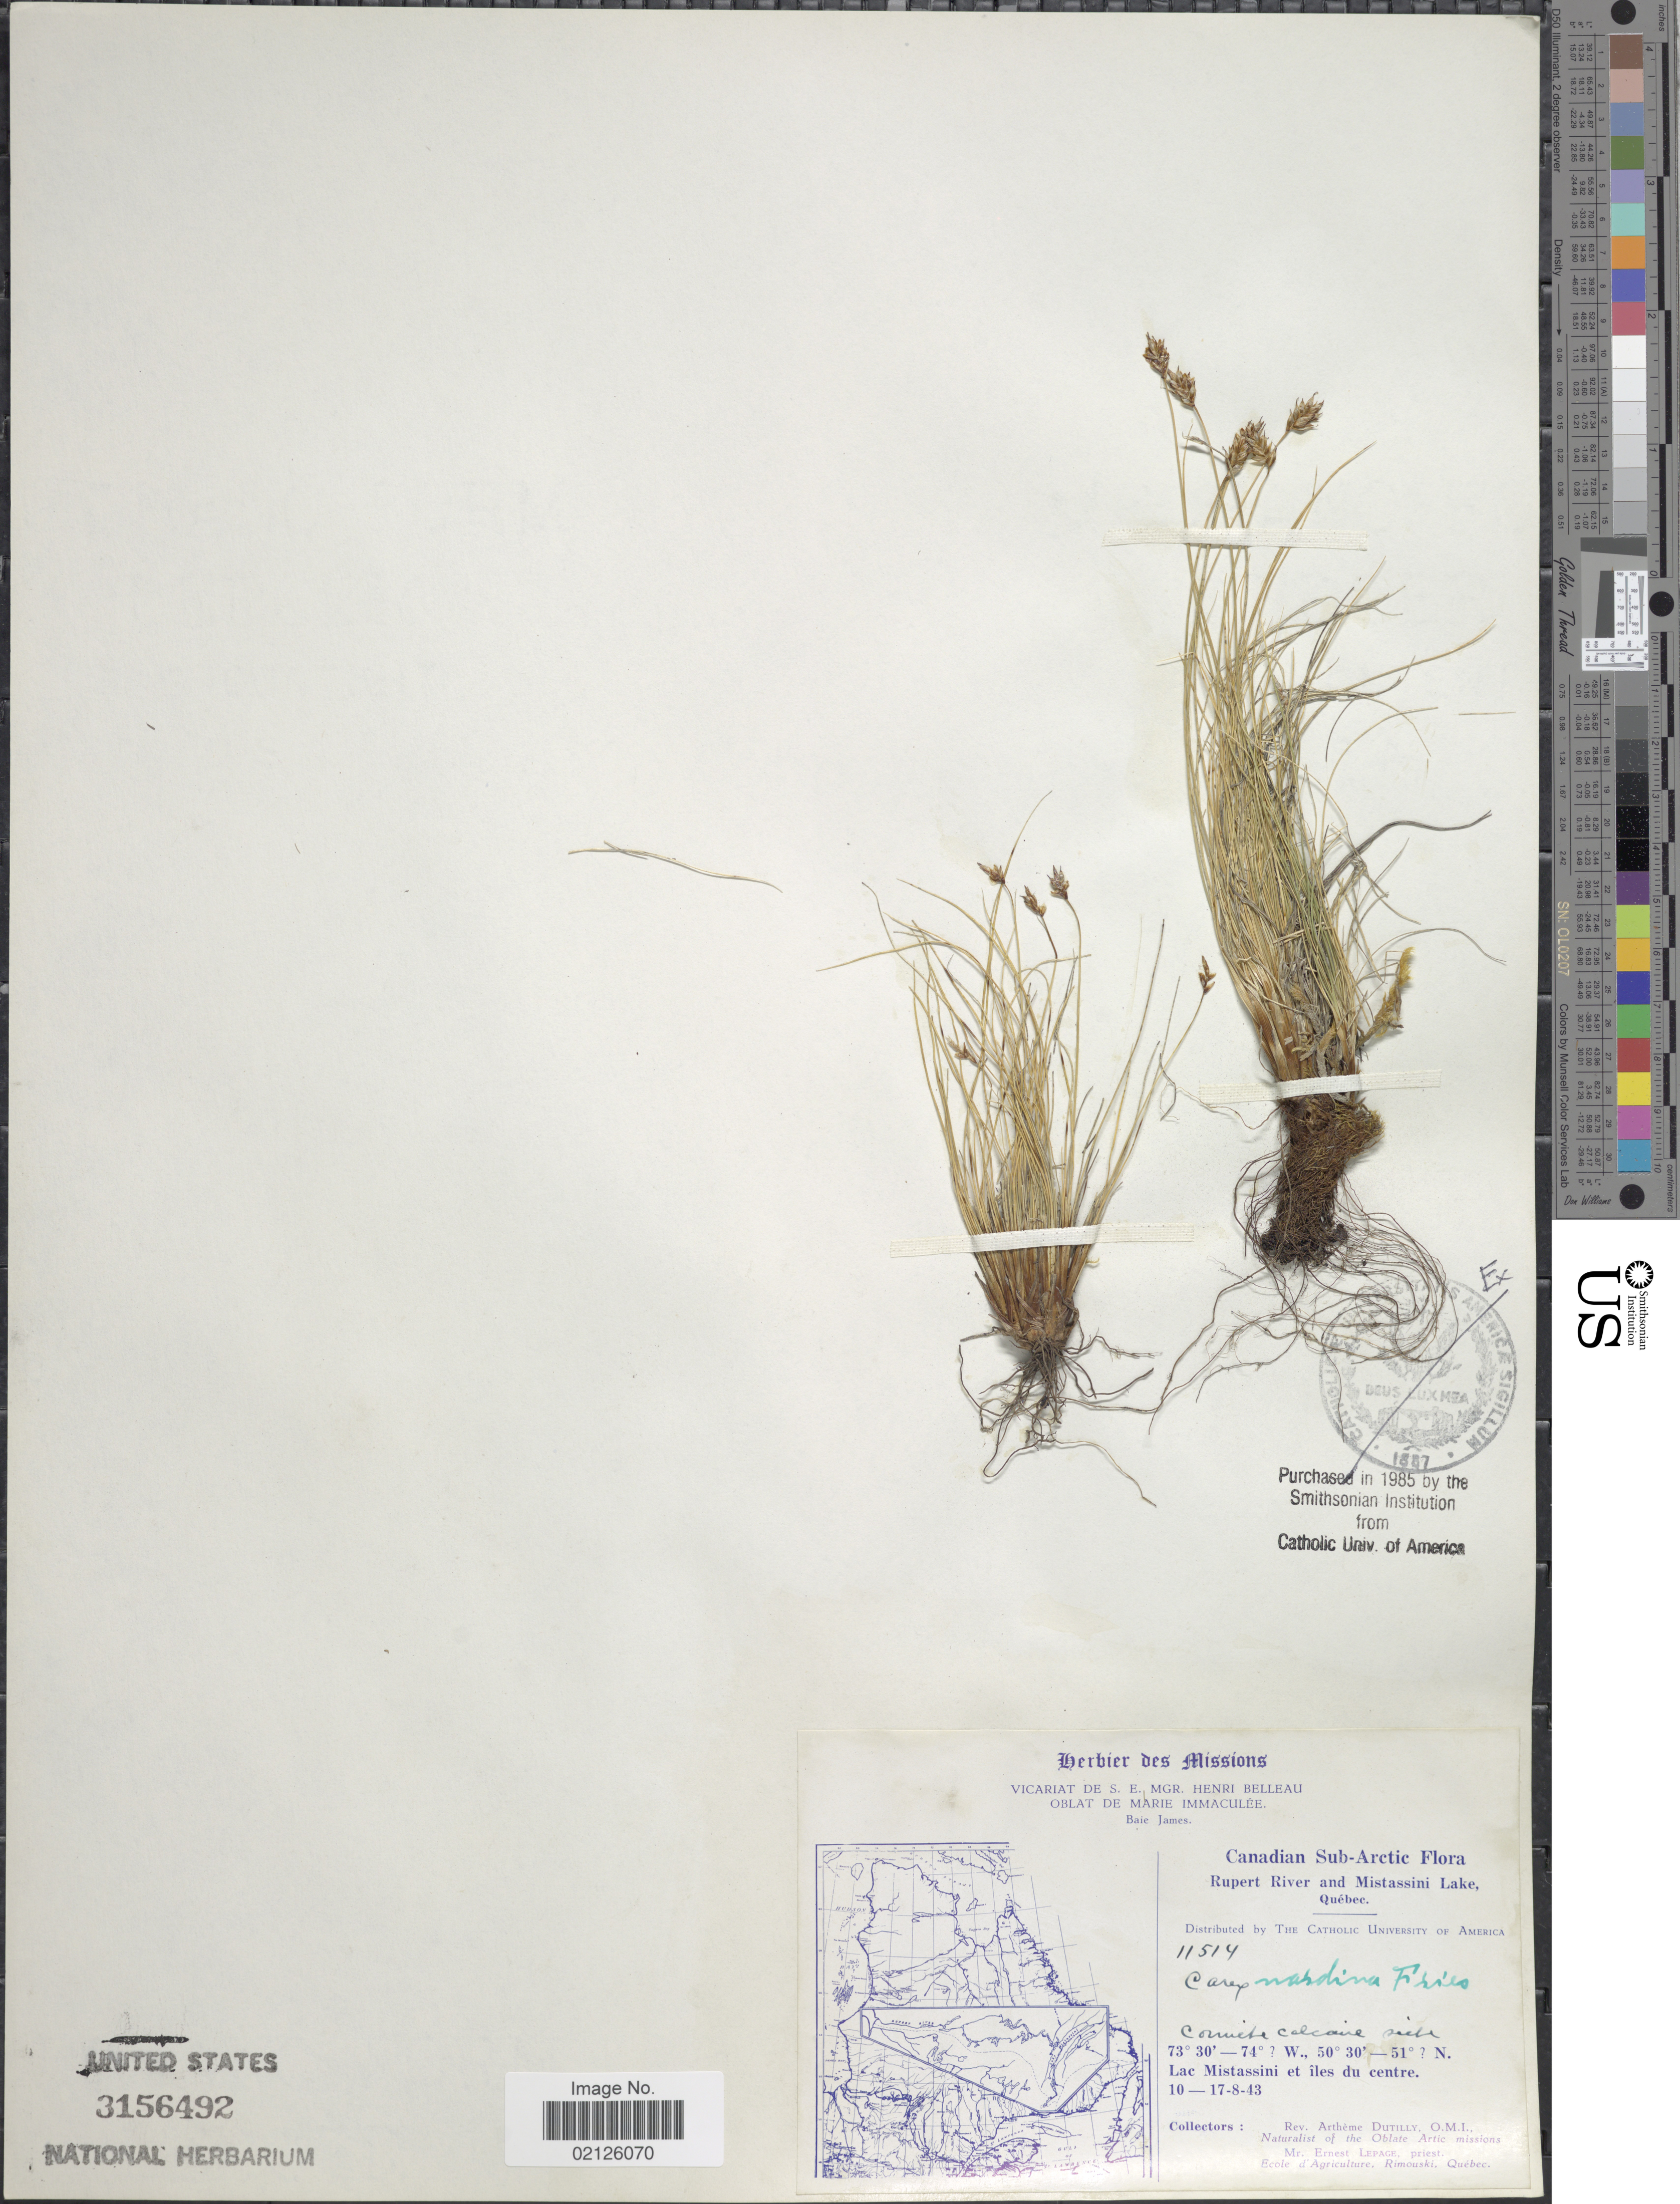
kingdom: Plantae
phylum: Tracheophyta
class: Liliopsida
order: Poales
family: Cyperaceae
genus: Carex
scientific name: Carex nardina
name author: (Hornem.) Fr.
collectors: A. Dutilly & E. Lepage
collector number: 11514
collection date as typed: Transcribed d/m/y: 10/8/43 to 17/8/43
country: Canada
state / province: Quebec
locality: Canadian Sub-Arctic, Rupert River and Mistassini Lake, Comite calcaire sicte, Lac Mistassini et îles du centre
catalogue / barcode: US 3156492